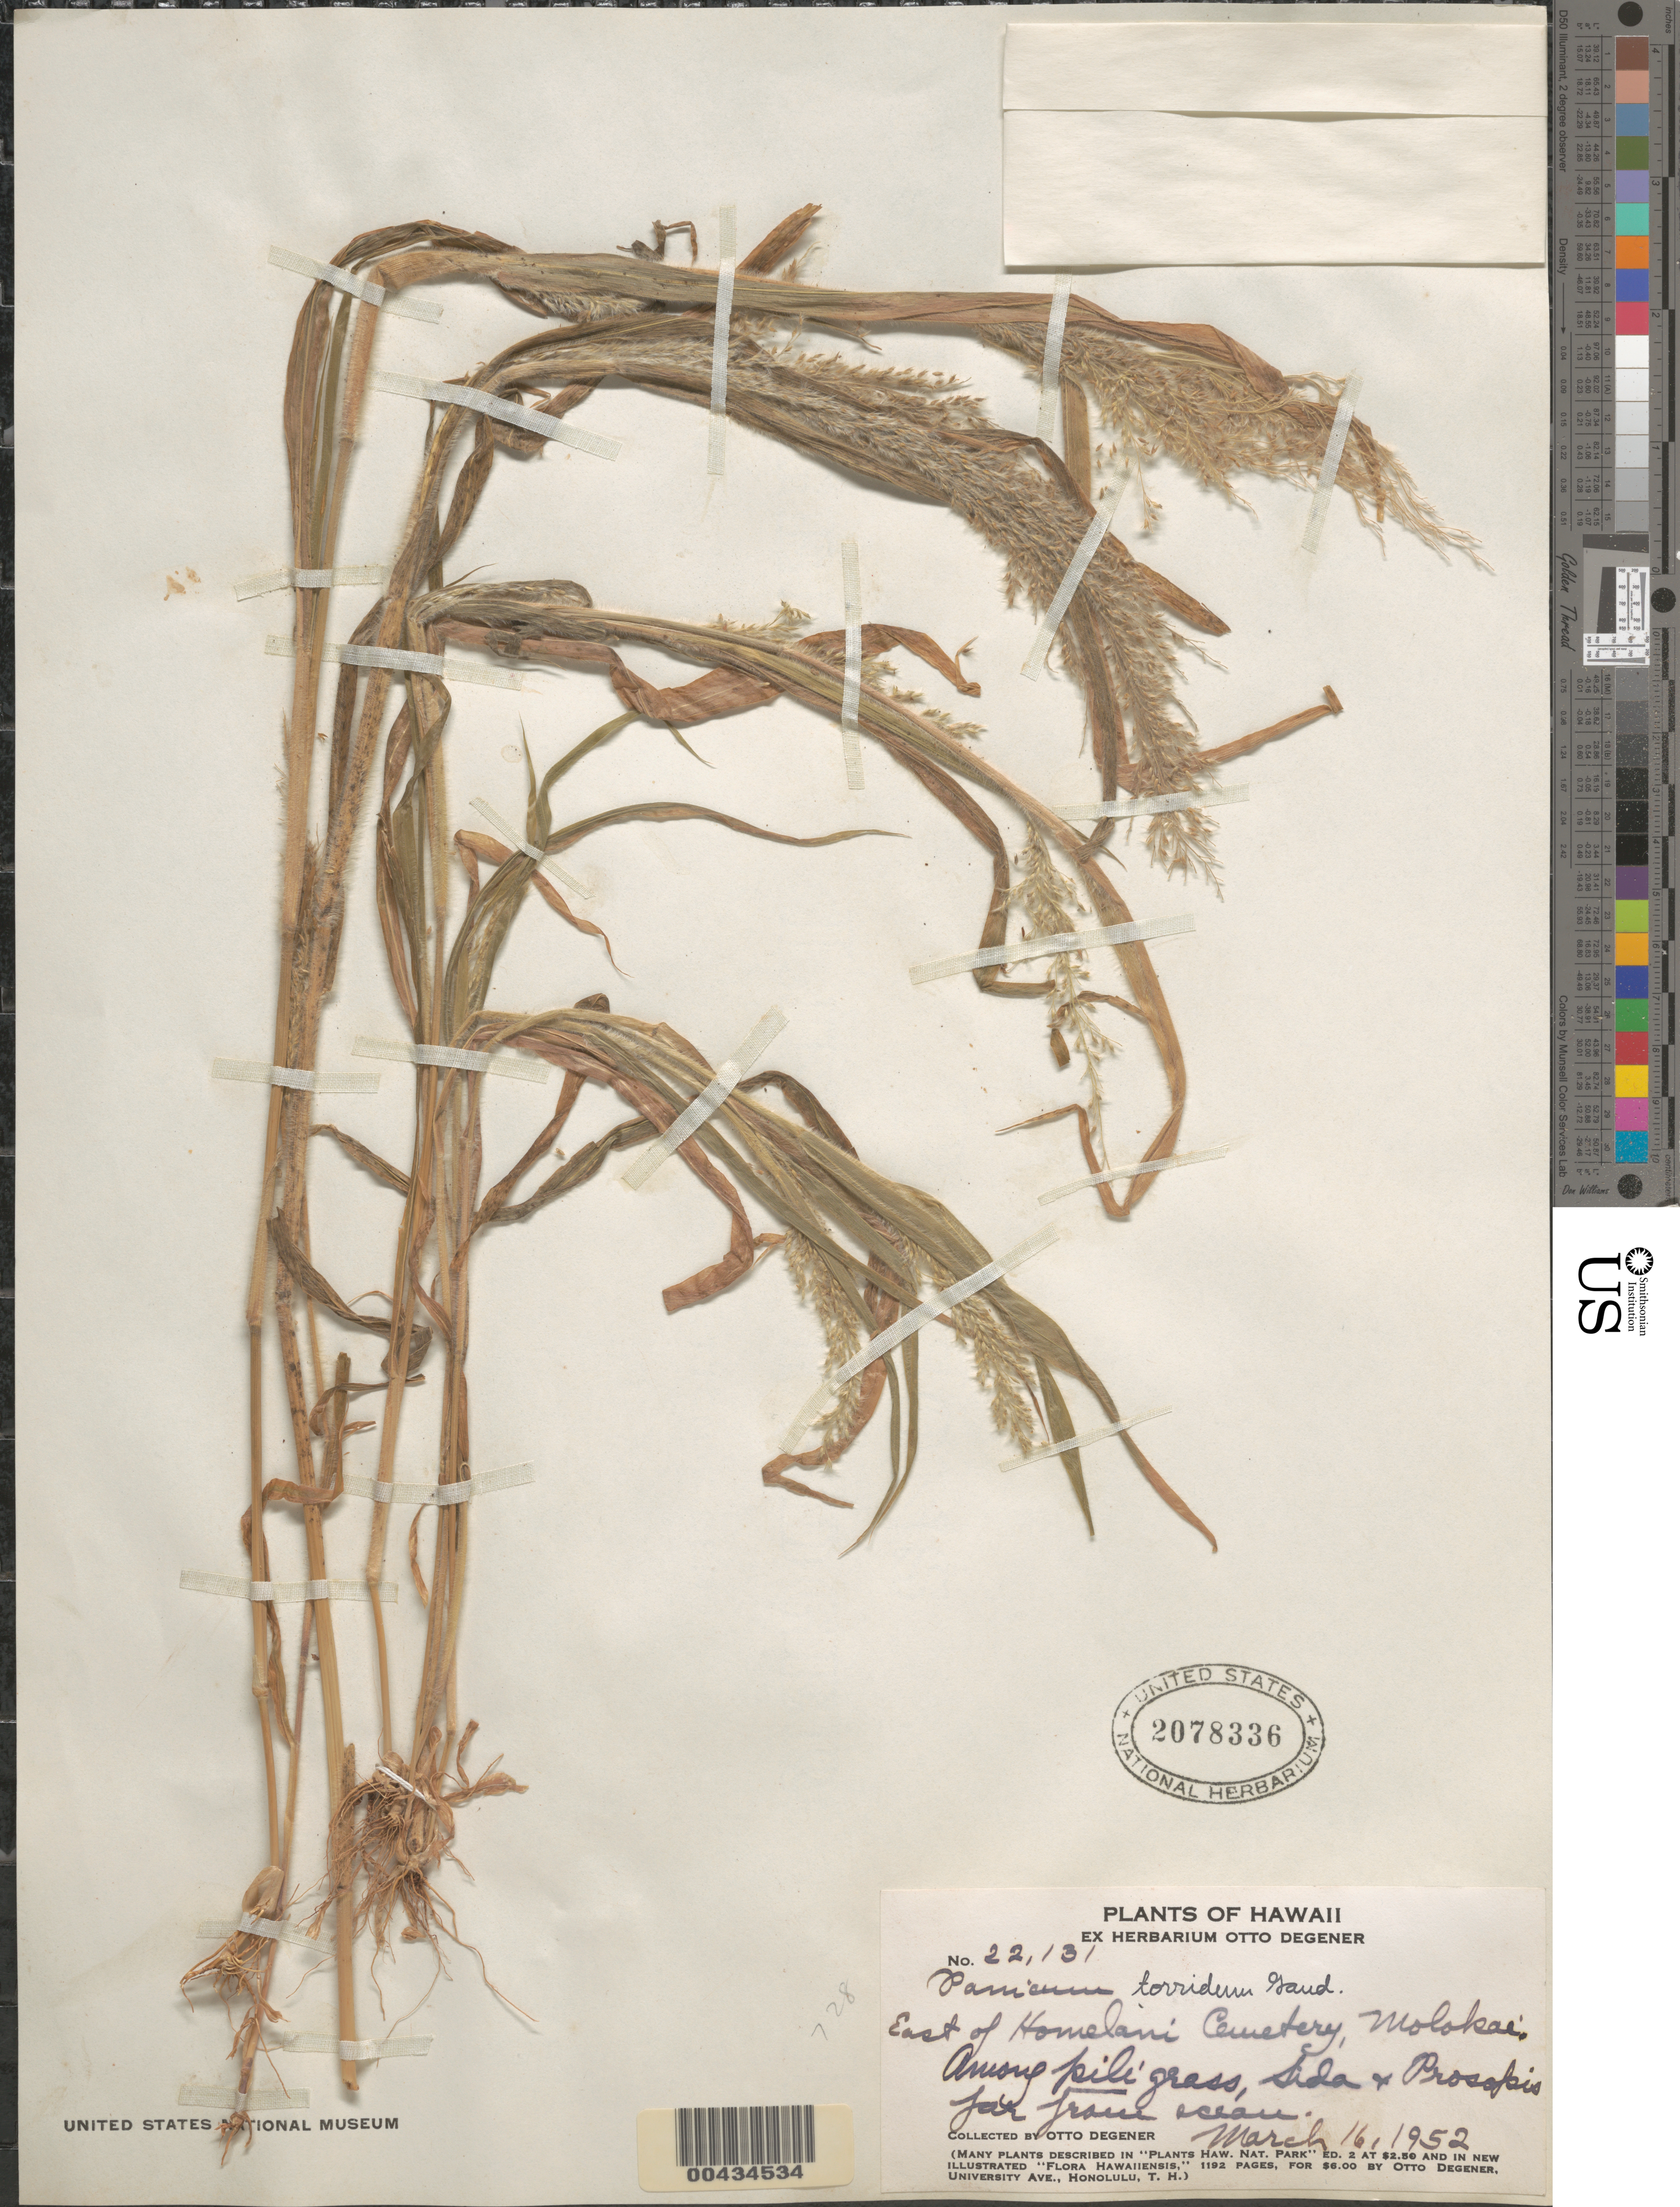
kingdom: Plantae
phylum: Tracheophyta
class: Liliopsida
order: Poales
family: Poaceae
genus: Panicum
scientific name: Panicum torridum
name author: Gaudich.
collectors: O. Degener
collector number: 22131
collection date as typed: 16 Mar 1952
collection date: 1952-03-16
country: United States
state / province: Hawaii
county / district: Maui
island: Moloka'i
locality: East of Homelani Cemetery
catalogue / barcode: US 2078336